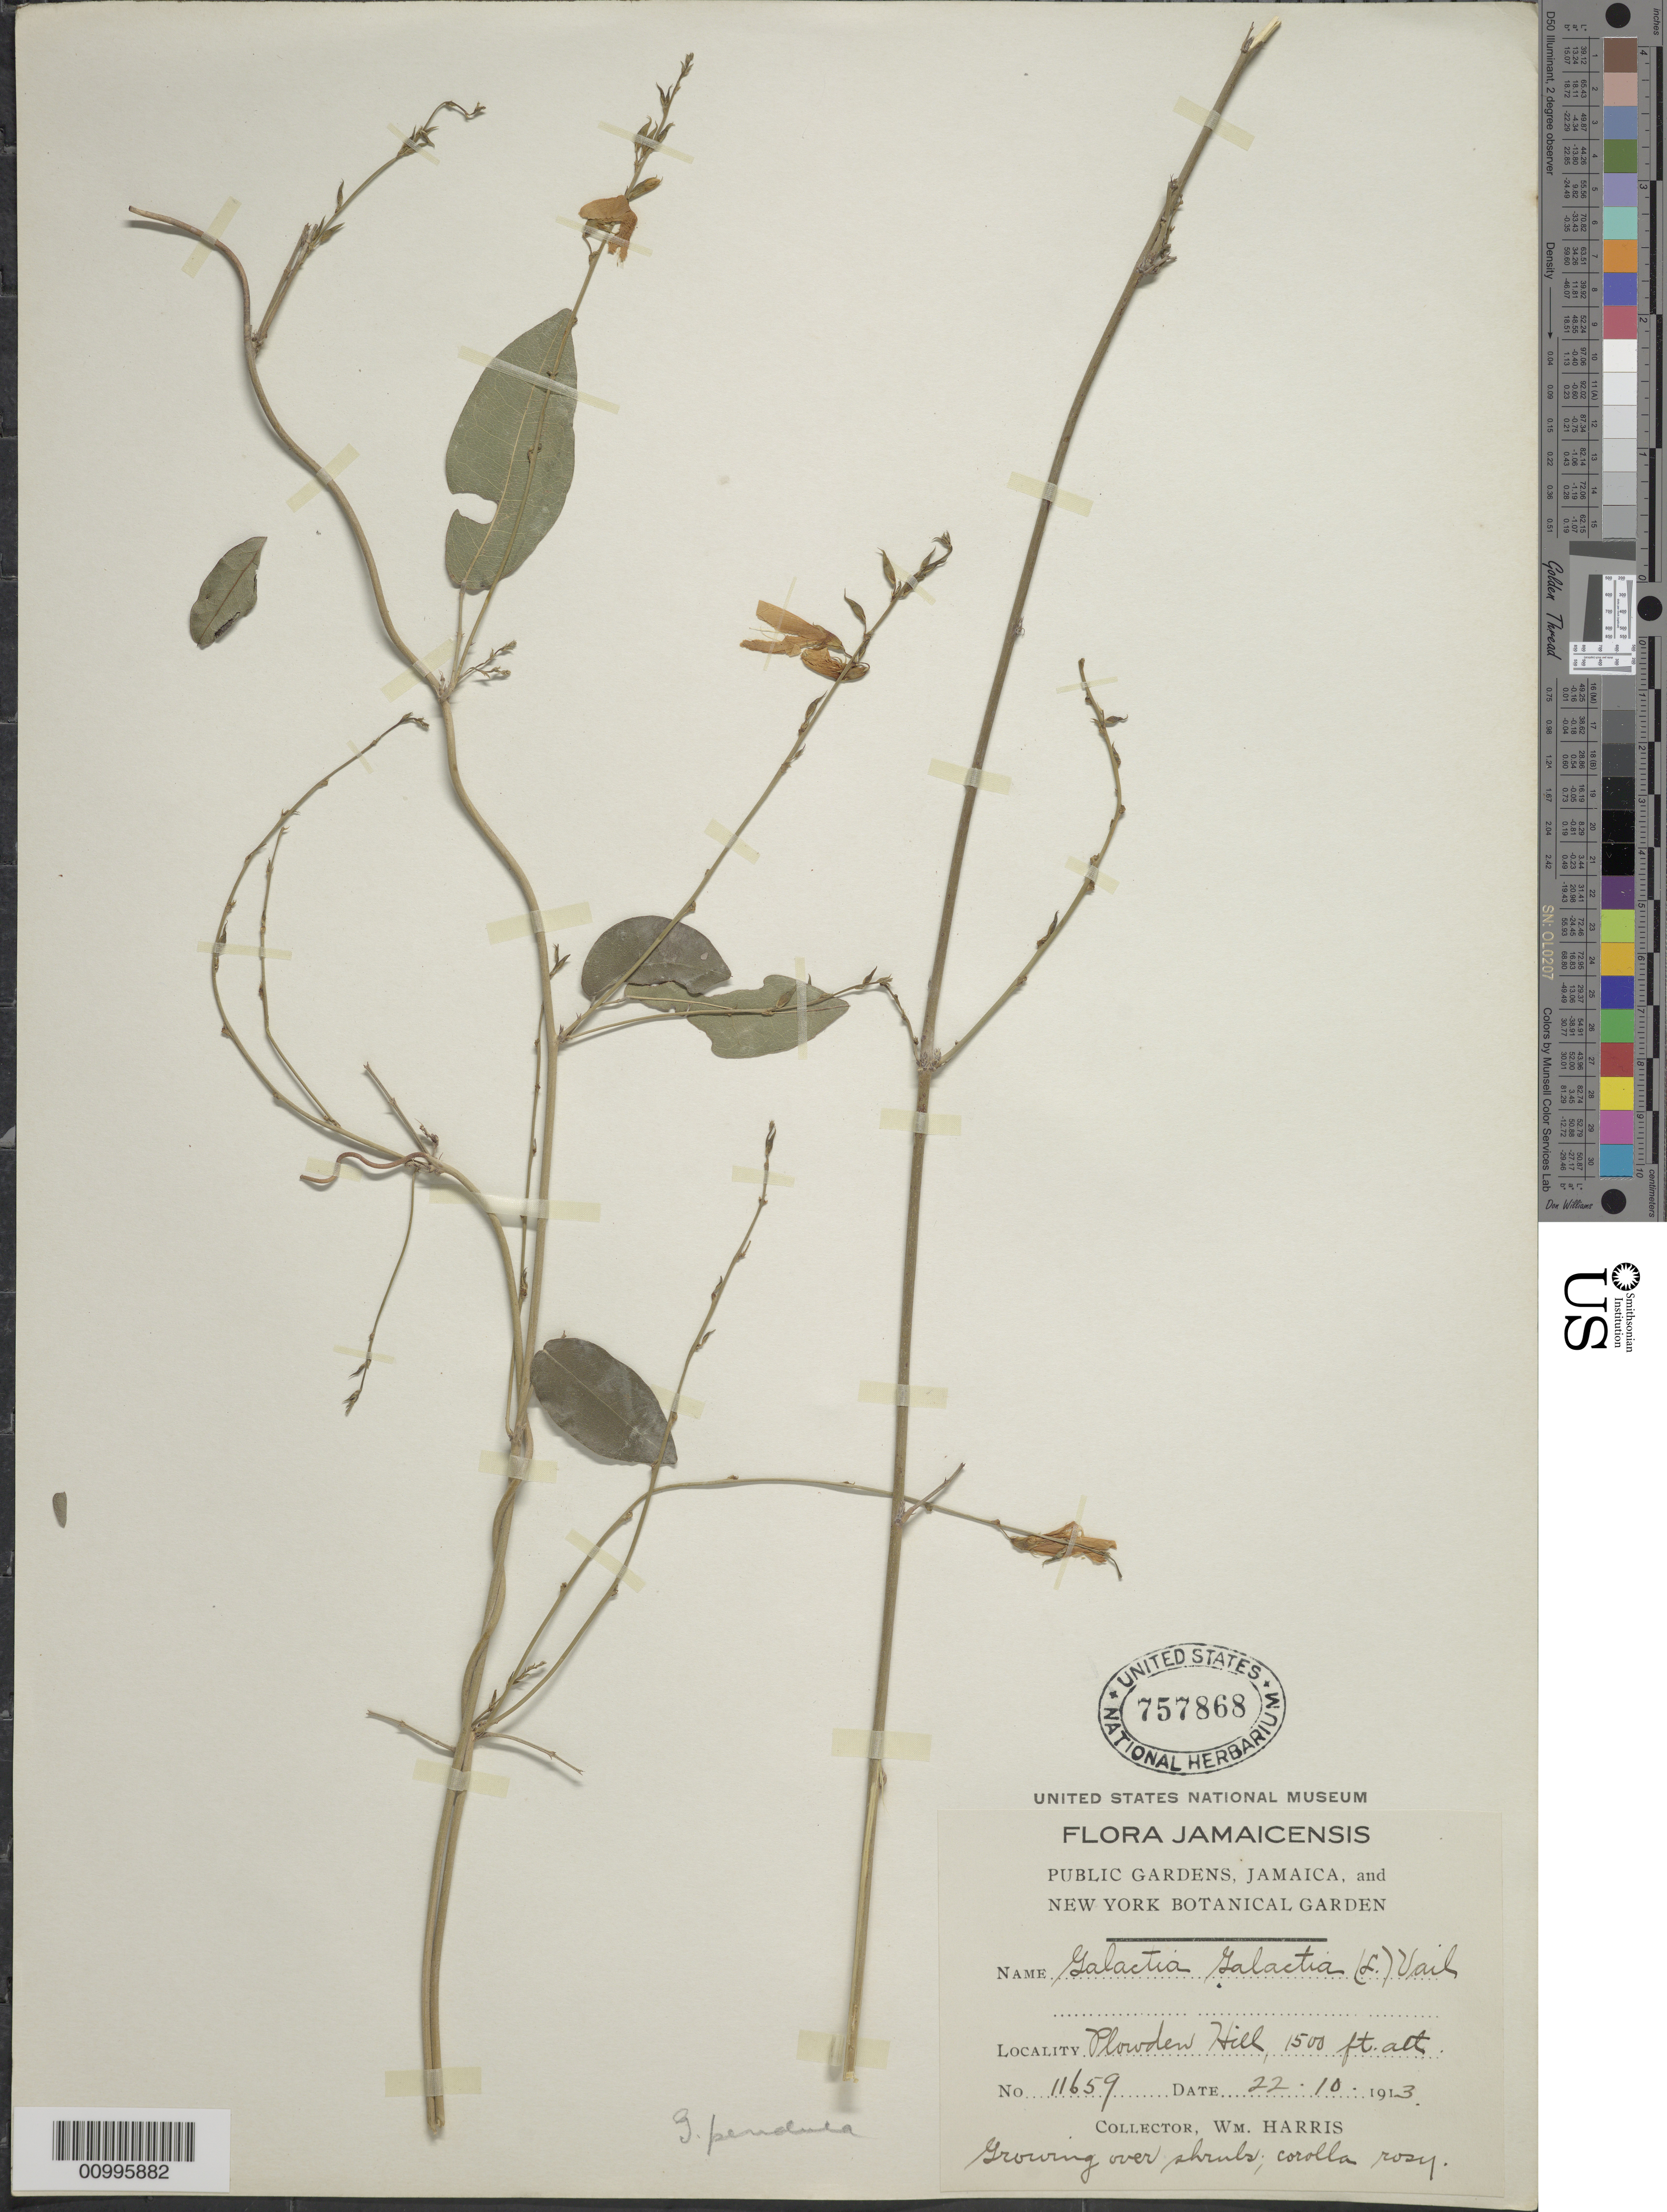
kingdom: Plantae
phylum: Tracheophyta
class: Magnoliopsida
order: Fabales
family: Fabaceae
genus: Galactia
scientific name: Galactia pendula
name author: Pers.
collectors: W. H. Harris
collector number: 11659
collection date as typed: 22 Oct 1913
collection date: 1913-10-22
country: Jamaica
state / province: Manchester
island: Jamaica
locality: Plowden Hill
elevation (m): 457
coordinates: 0 N, 0 E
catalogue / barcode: US 757868